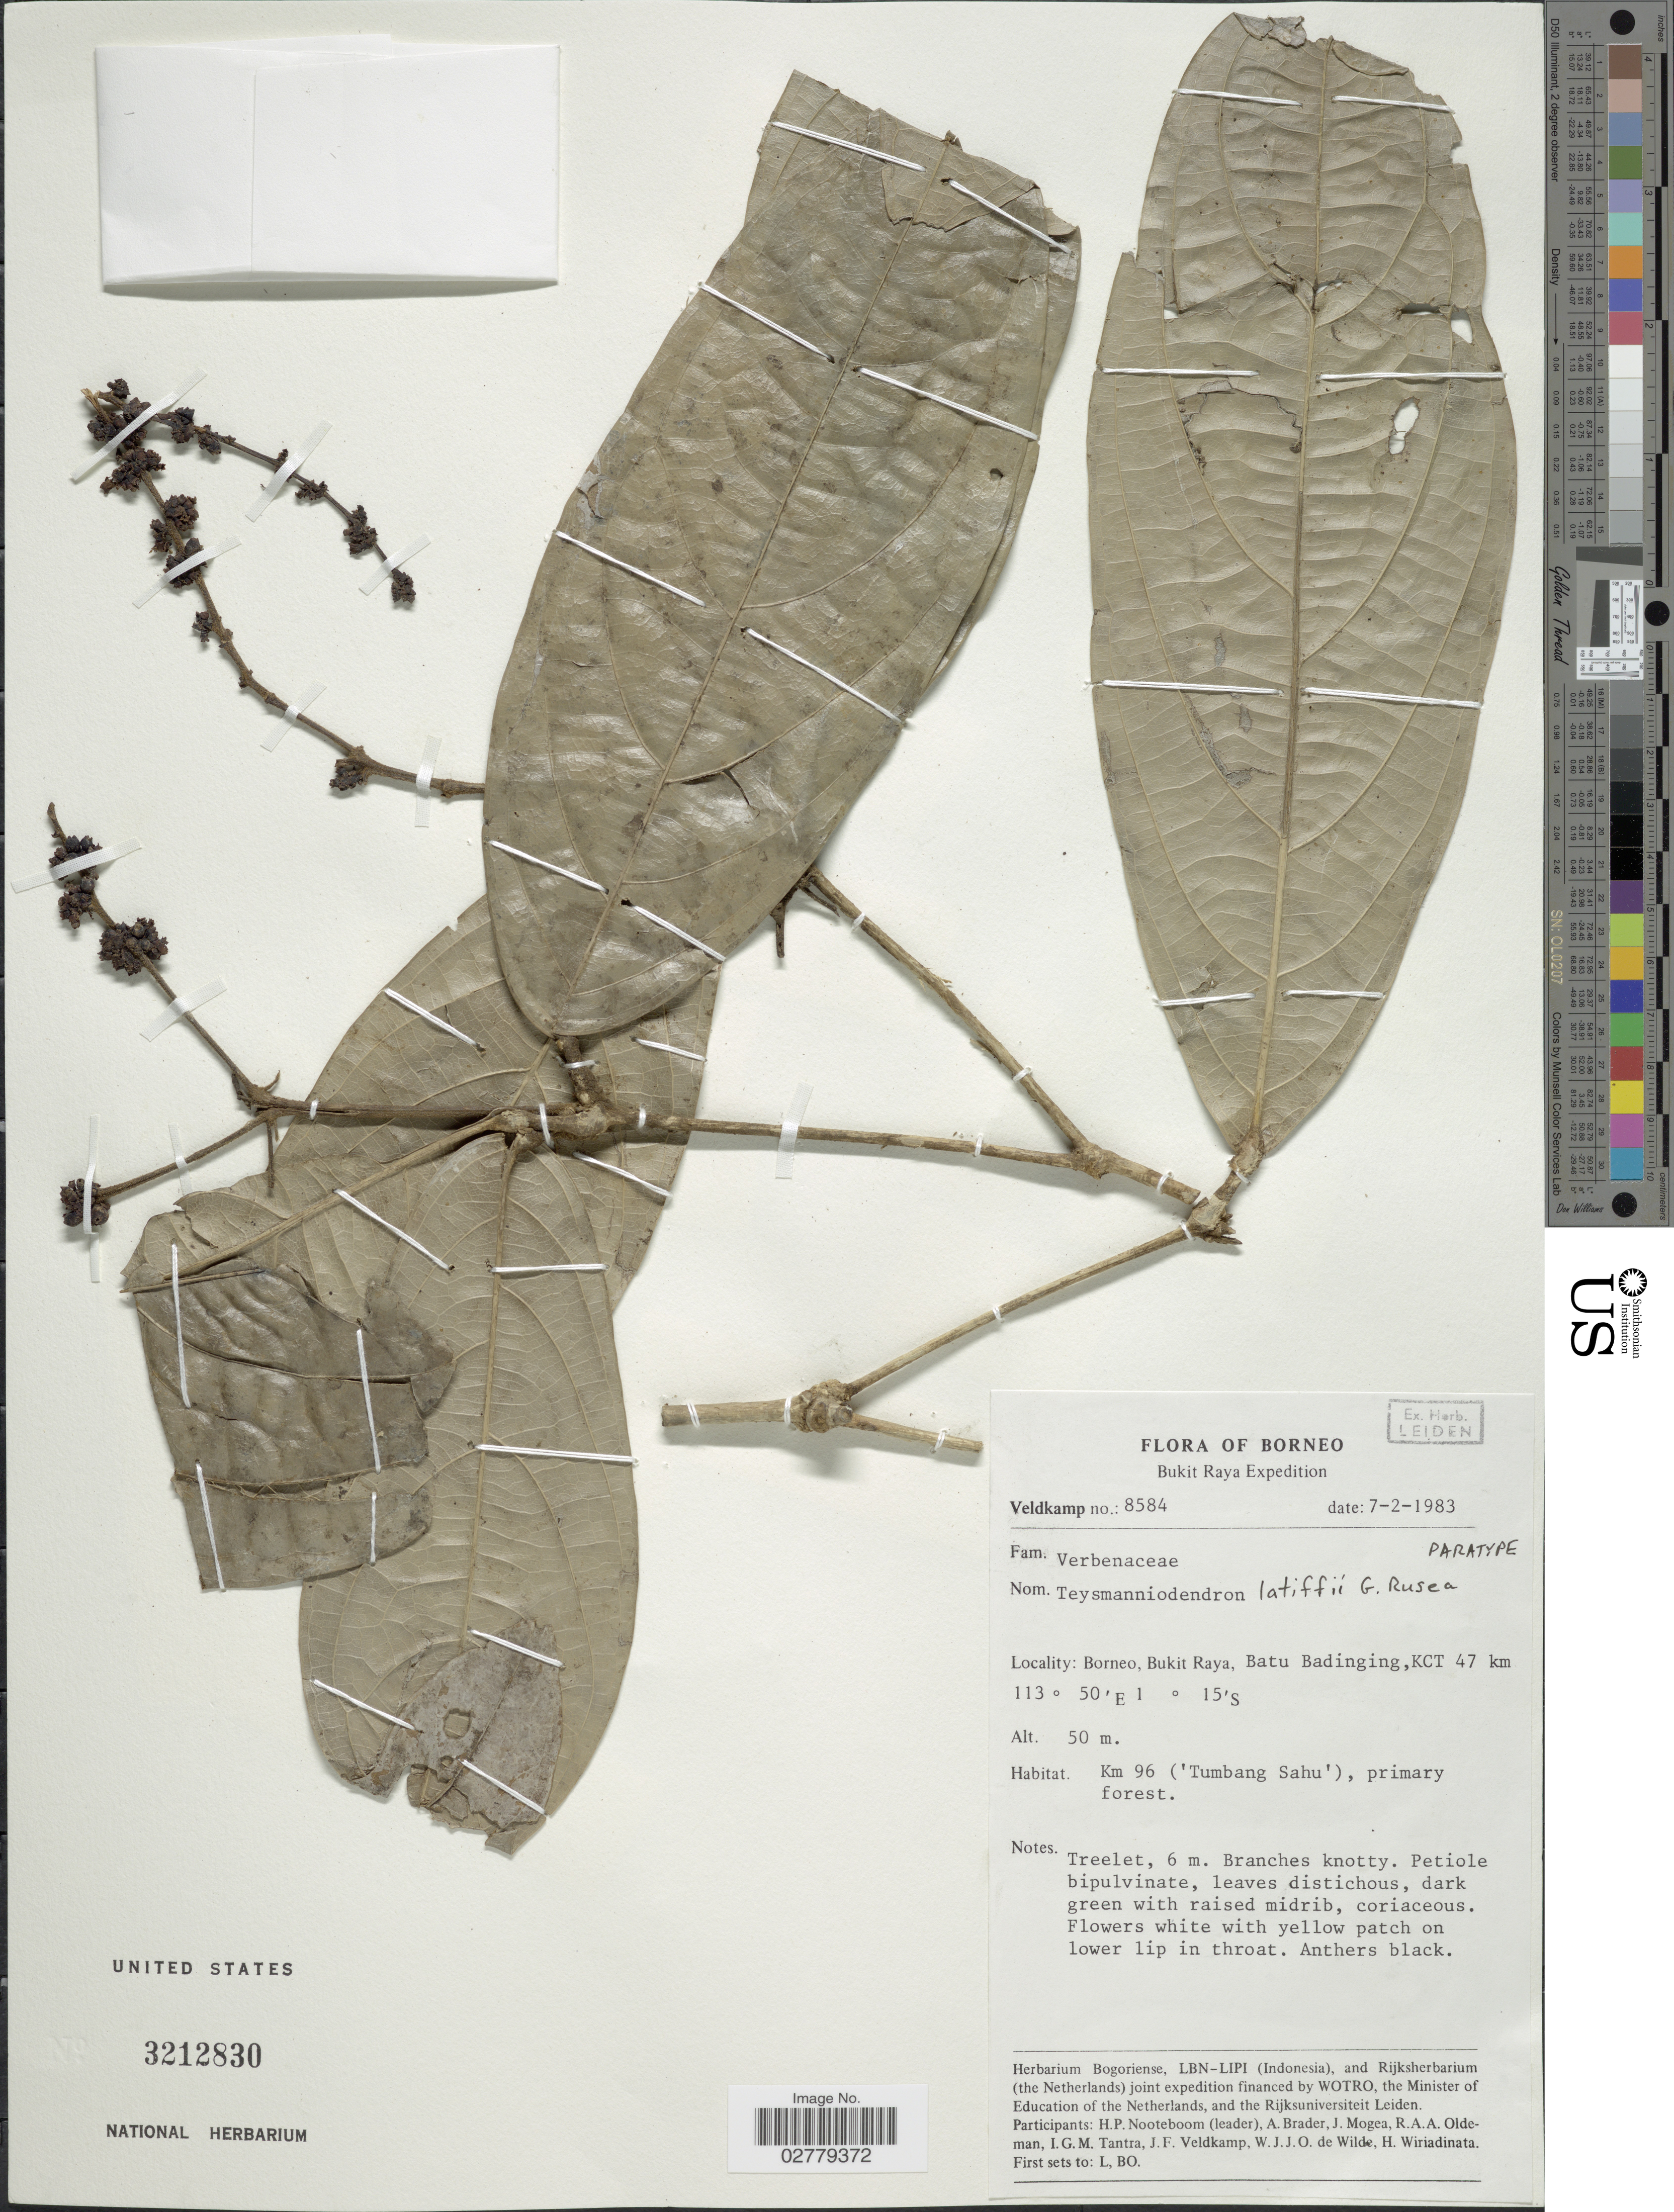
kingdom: Plantae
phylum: Tracheophyta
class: Magnoliopsida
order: Lamiales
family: Lamiaceae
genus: Teijsmanniodendron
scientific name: Teijsmanniodendron latiffii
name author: Rusea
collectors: H. P. Nooteboom, A. Brader, J. Mogea, R. Oldeman & et al.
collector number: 8584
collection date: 1983-02-07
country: Indonesia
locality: Borneo, Bukit Raya, Batu Badinging, KCT 47 km. Km 96 ('Tambang Sahu'), primary forest.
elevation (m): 50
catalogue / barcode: US 3212830